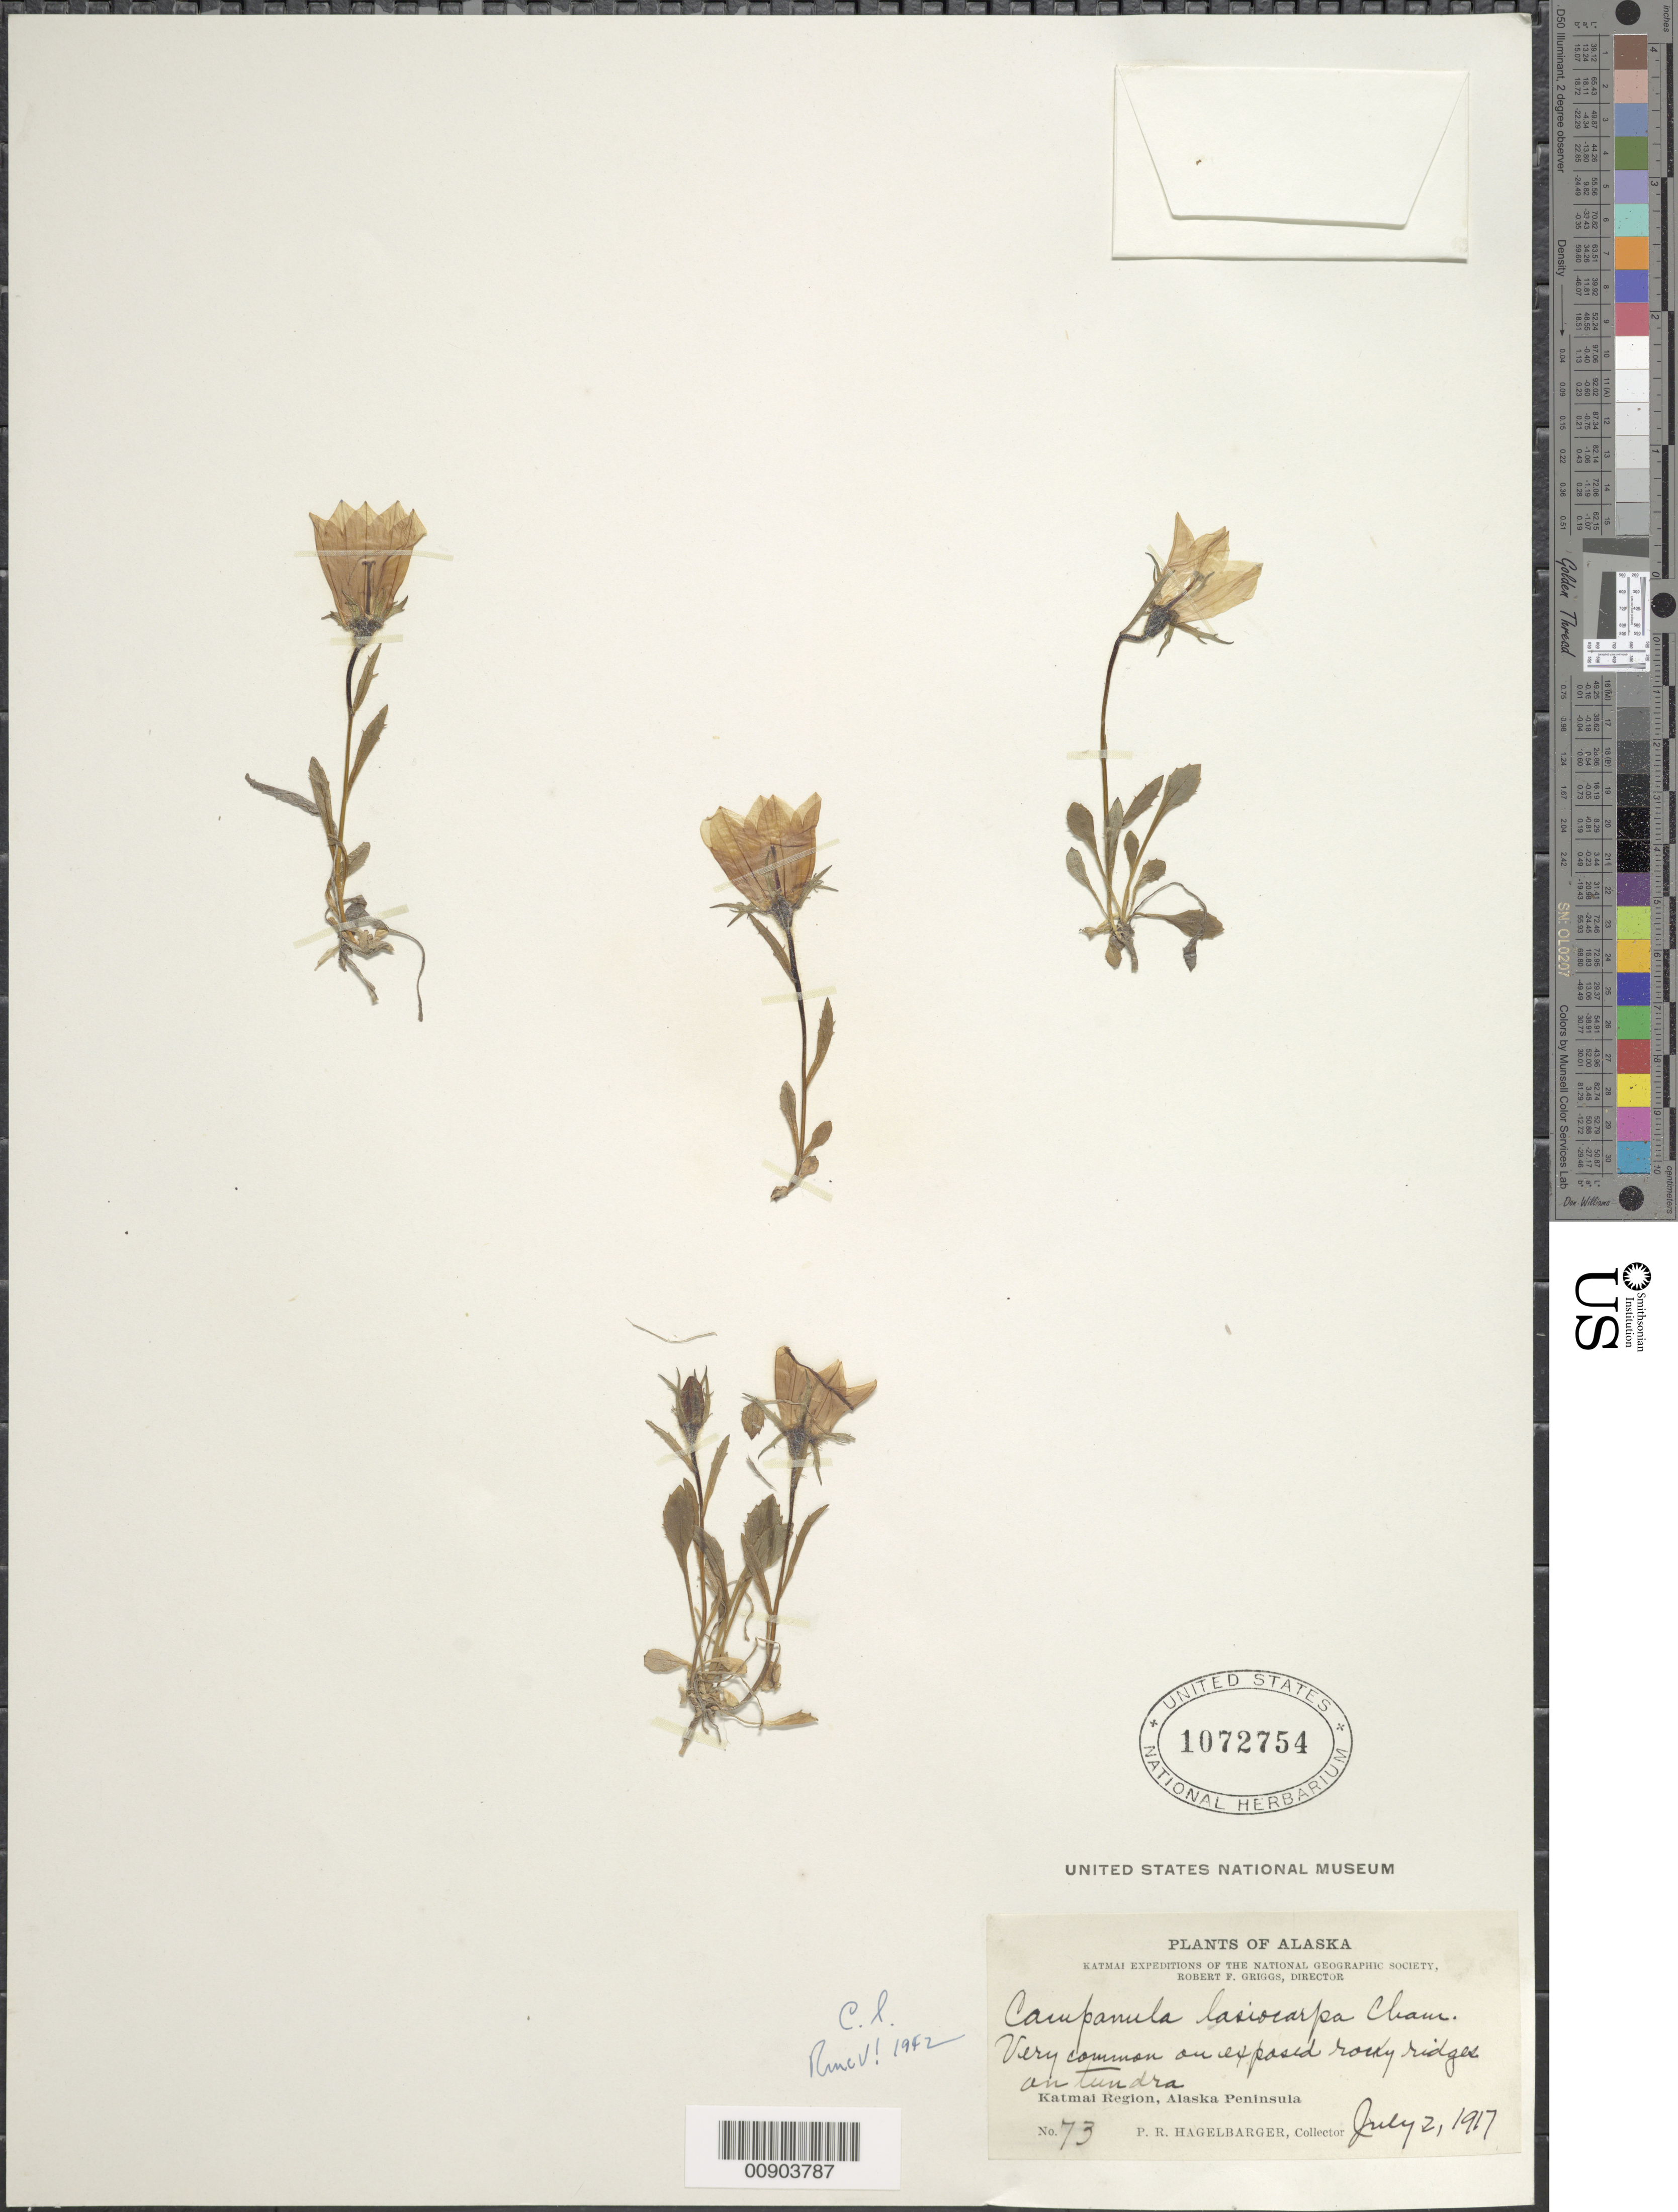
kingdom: Plantae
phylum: Tracheophyta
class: Magnoliopsida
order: Asterales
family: Campanulaceae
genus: Campanula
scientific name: Campanula lasiocarpa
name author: Cham.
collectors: P. Hagelbarger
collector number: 73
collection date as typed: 2 Jul 1917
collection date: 1917-07-02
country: United States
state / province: Alaska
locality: Alaska Peninsula, Katmai region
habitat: On exposed rocky ridges on tundras.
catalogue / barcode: US 1072754